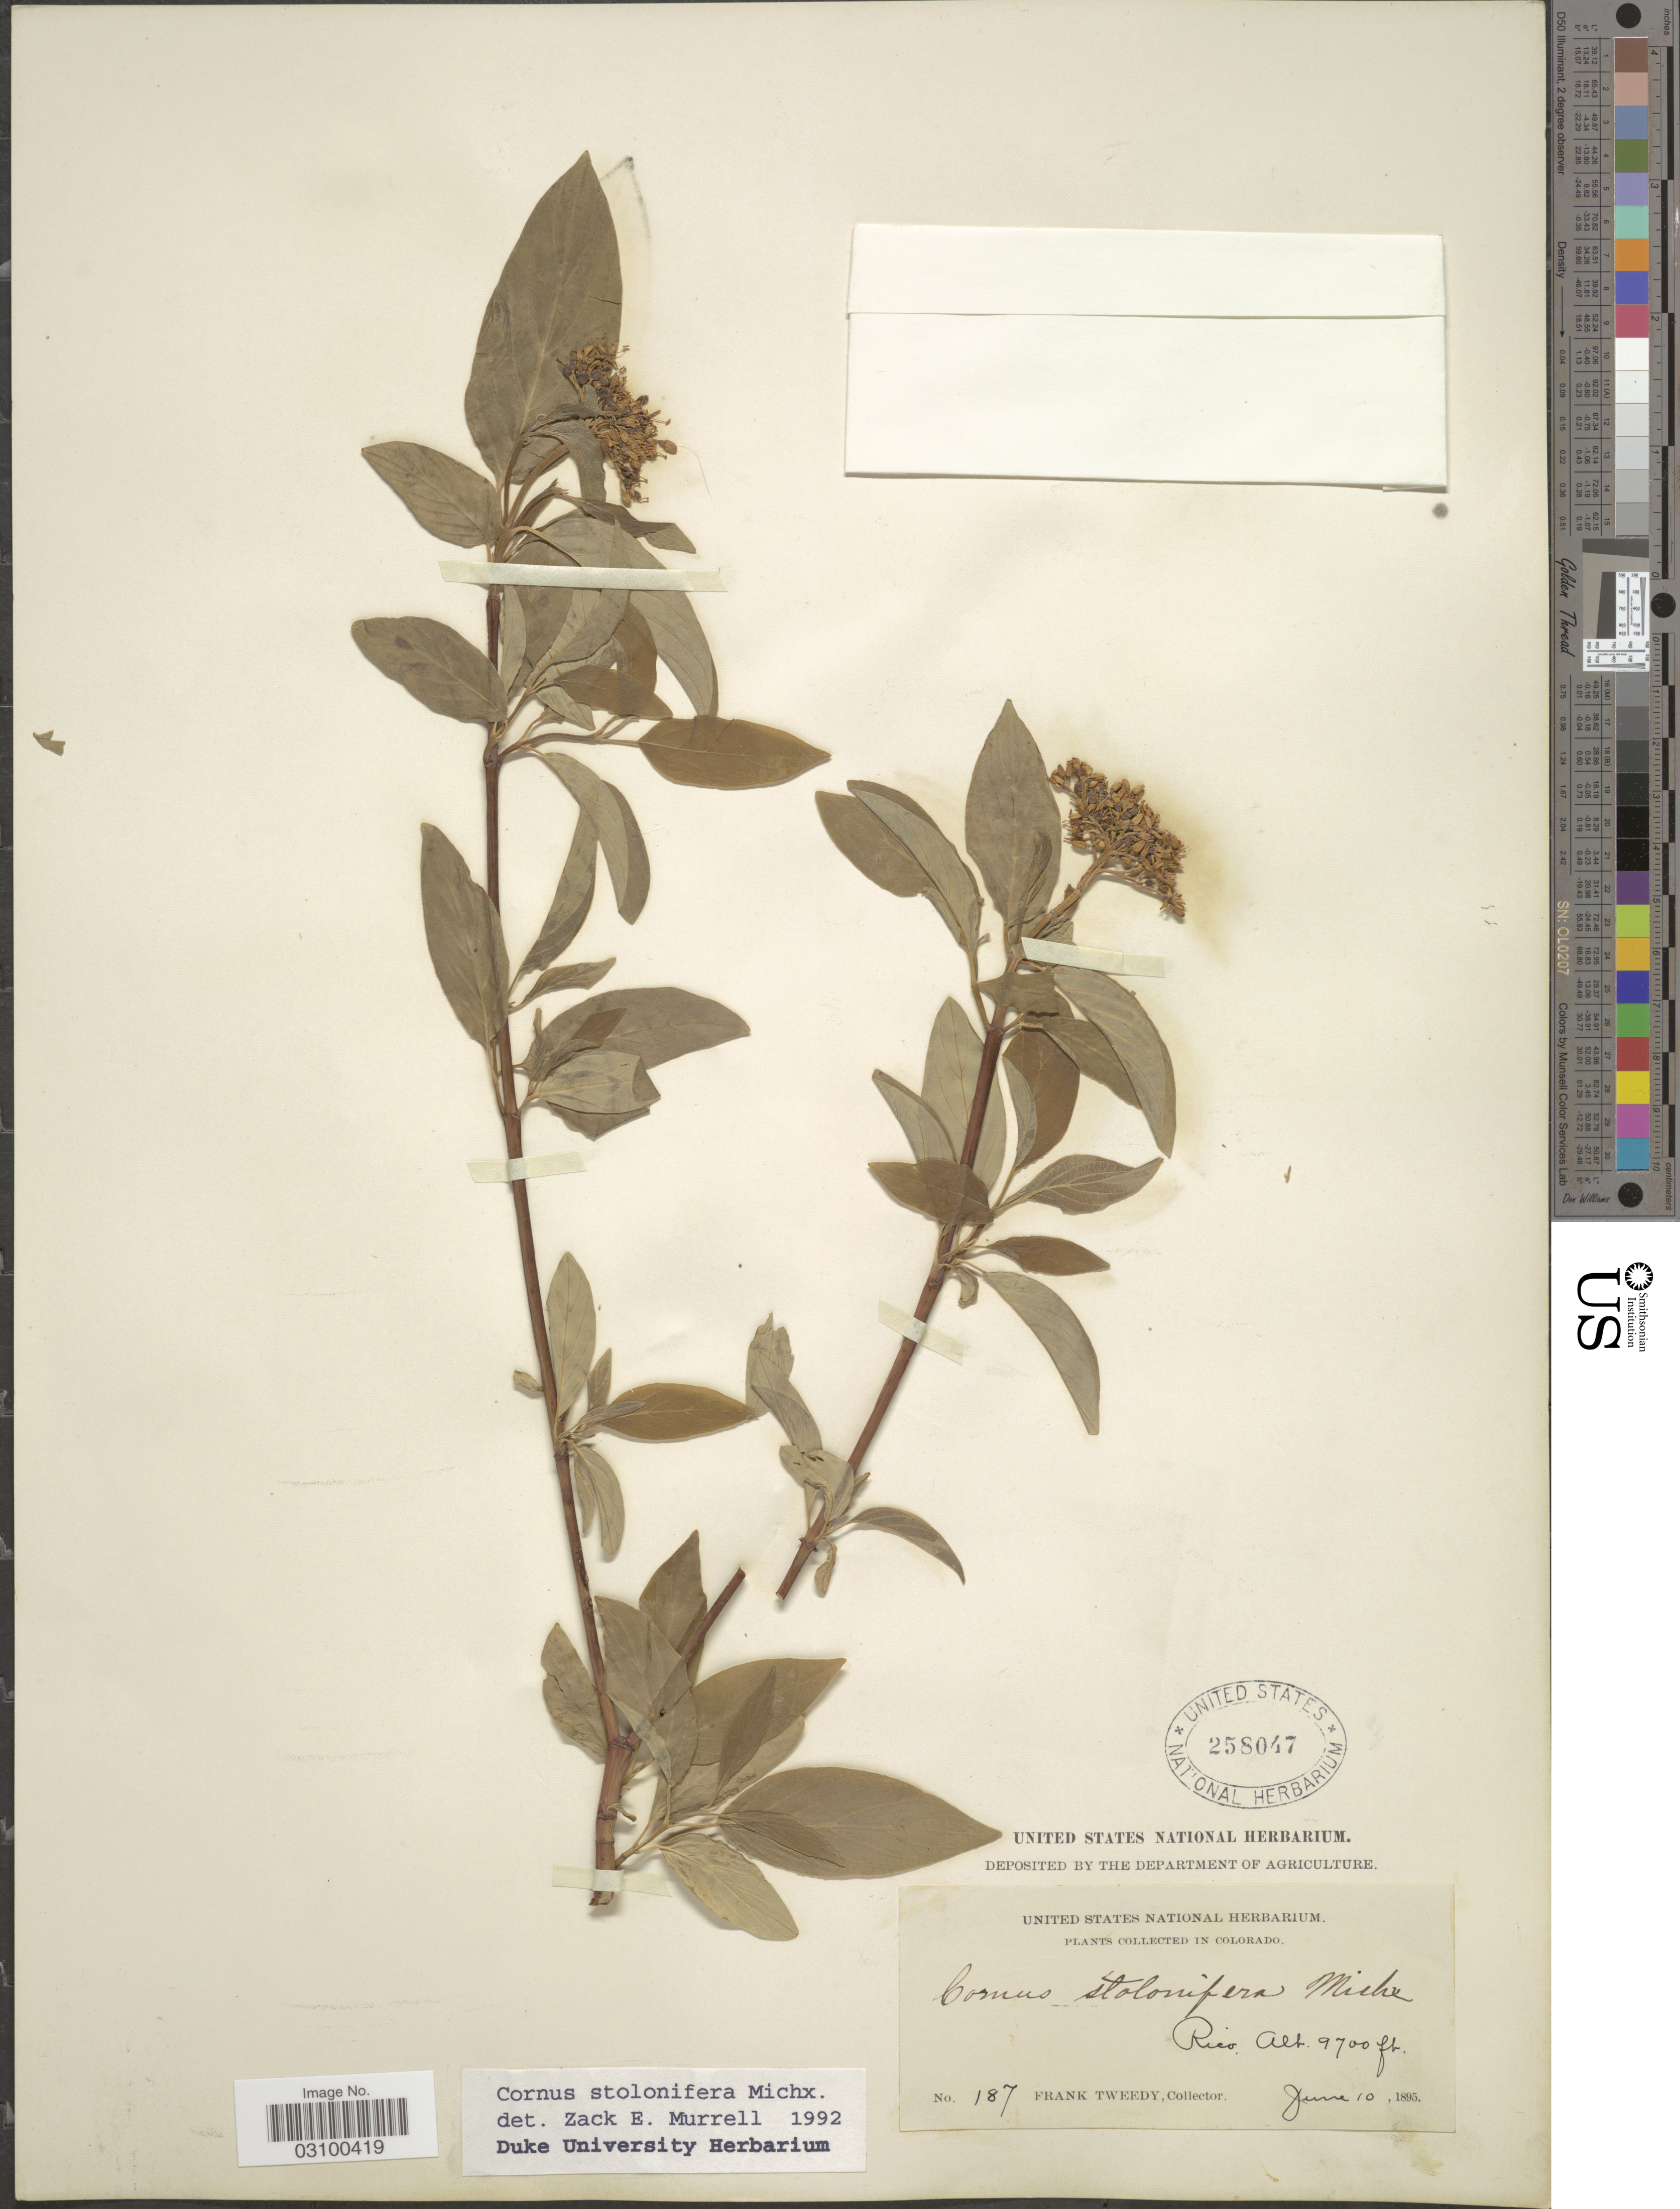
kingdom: Plantae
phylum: Tracheophyta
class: Magnoliopsida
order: Cornales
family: Cornaceae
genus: Cornus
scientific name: Cornus sericea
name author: L.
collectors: F. Tweedy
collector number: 187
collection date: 1895-06-10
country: United States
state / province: Colorado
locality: Rico.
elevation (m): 2957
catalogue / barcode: US 258047